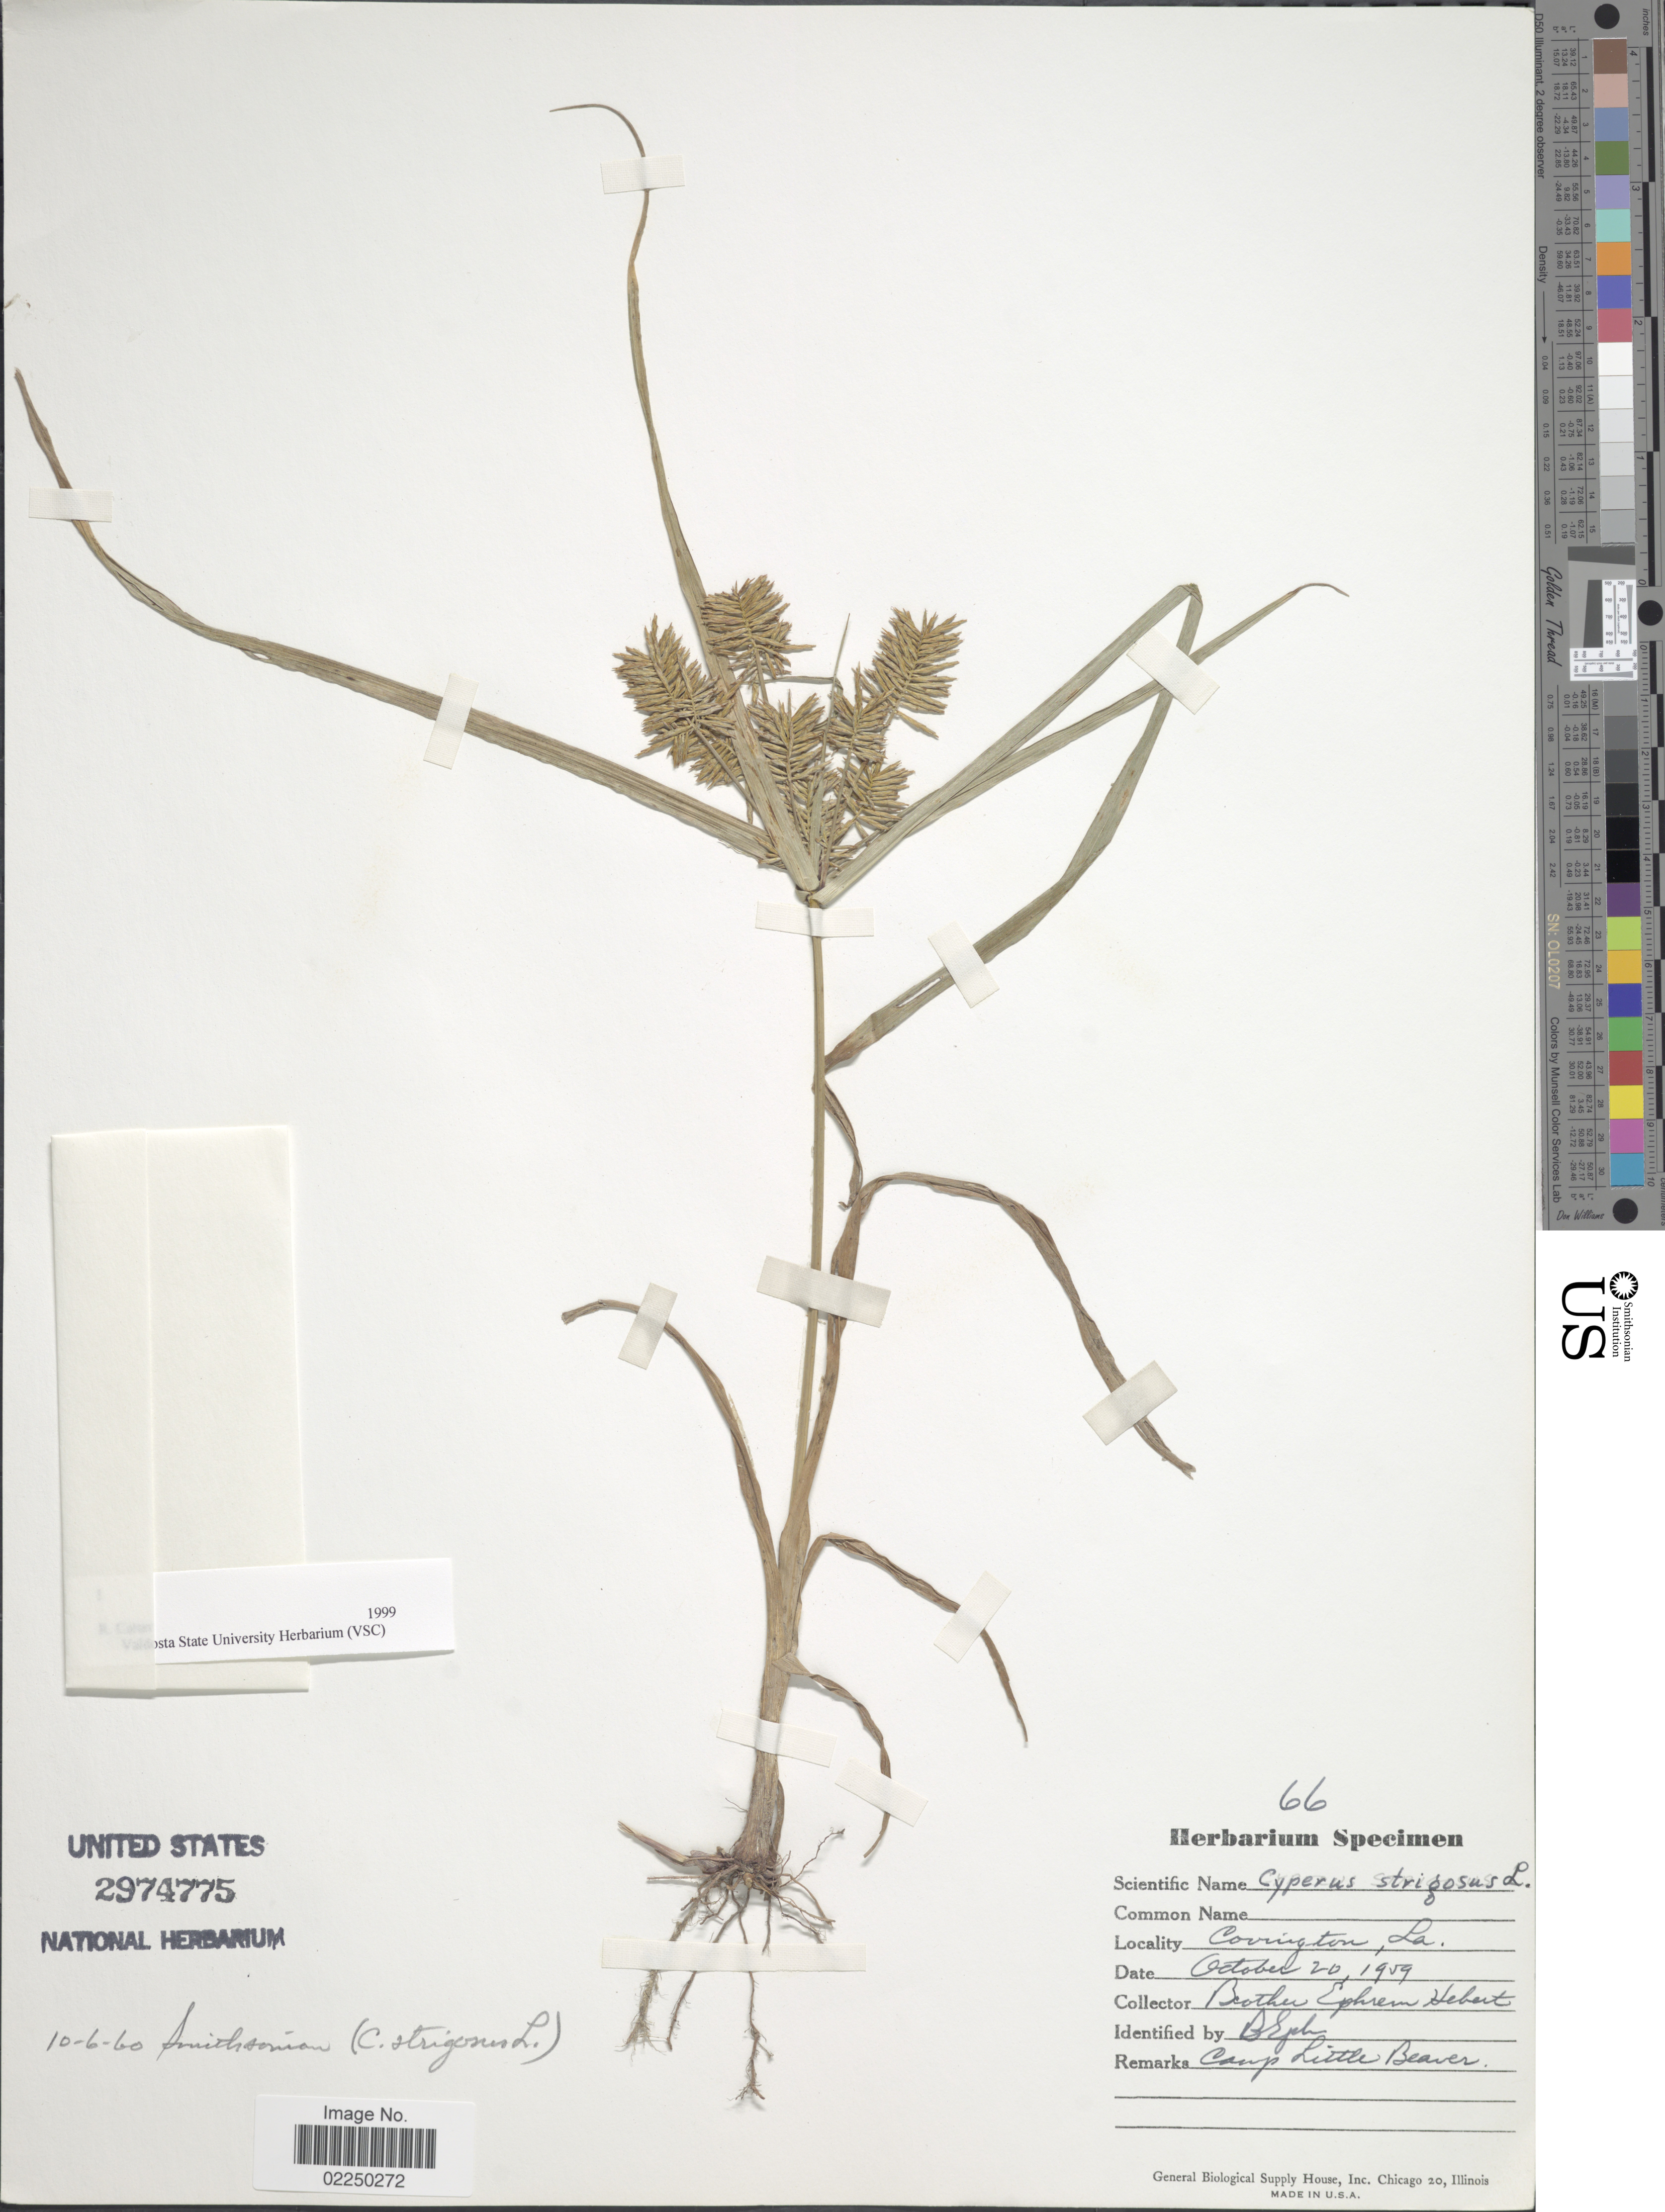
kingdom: Plantae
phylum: Tracheophyta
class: Liliopsida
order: Poales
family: Cyperaceae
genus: Cyperus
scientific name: Cyperus strigosus L.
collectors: E. Hebert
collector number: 66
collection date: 1959-08-20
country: United States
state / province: Louisiana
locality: Covington, Camp Little Beaver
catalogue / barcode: US 2974775